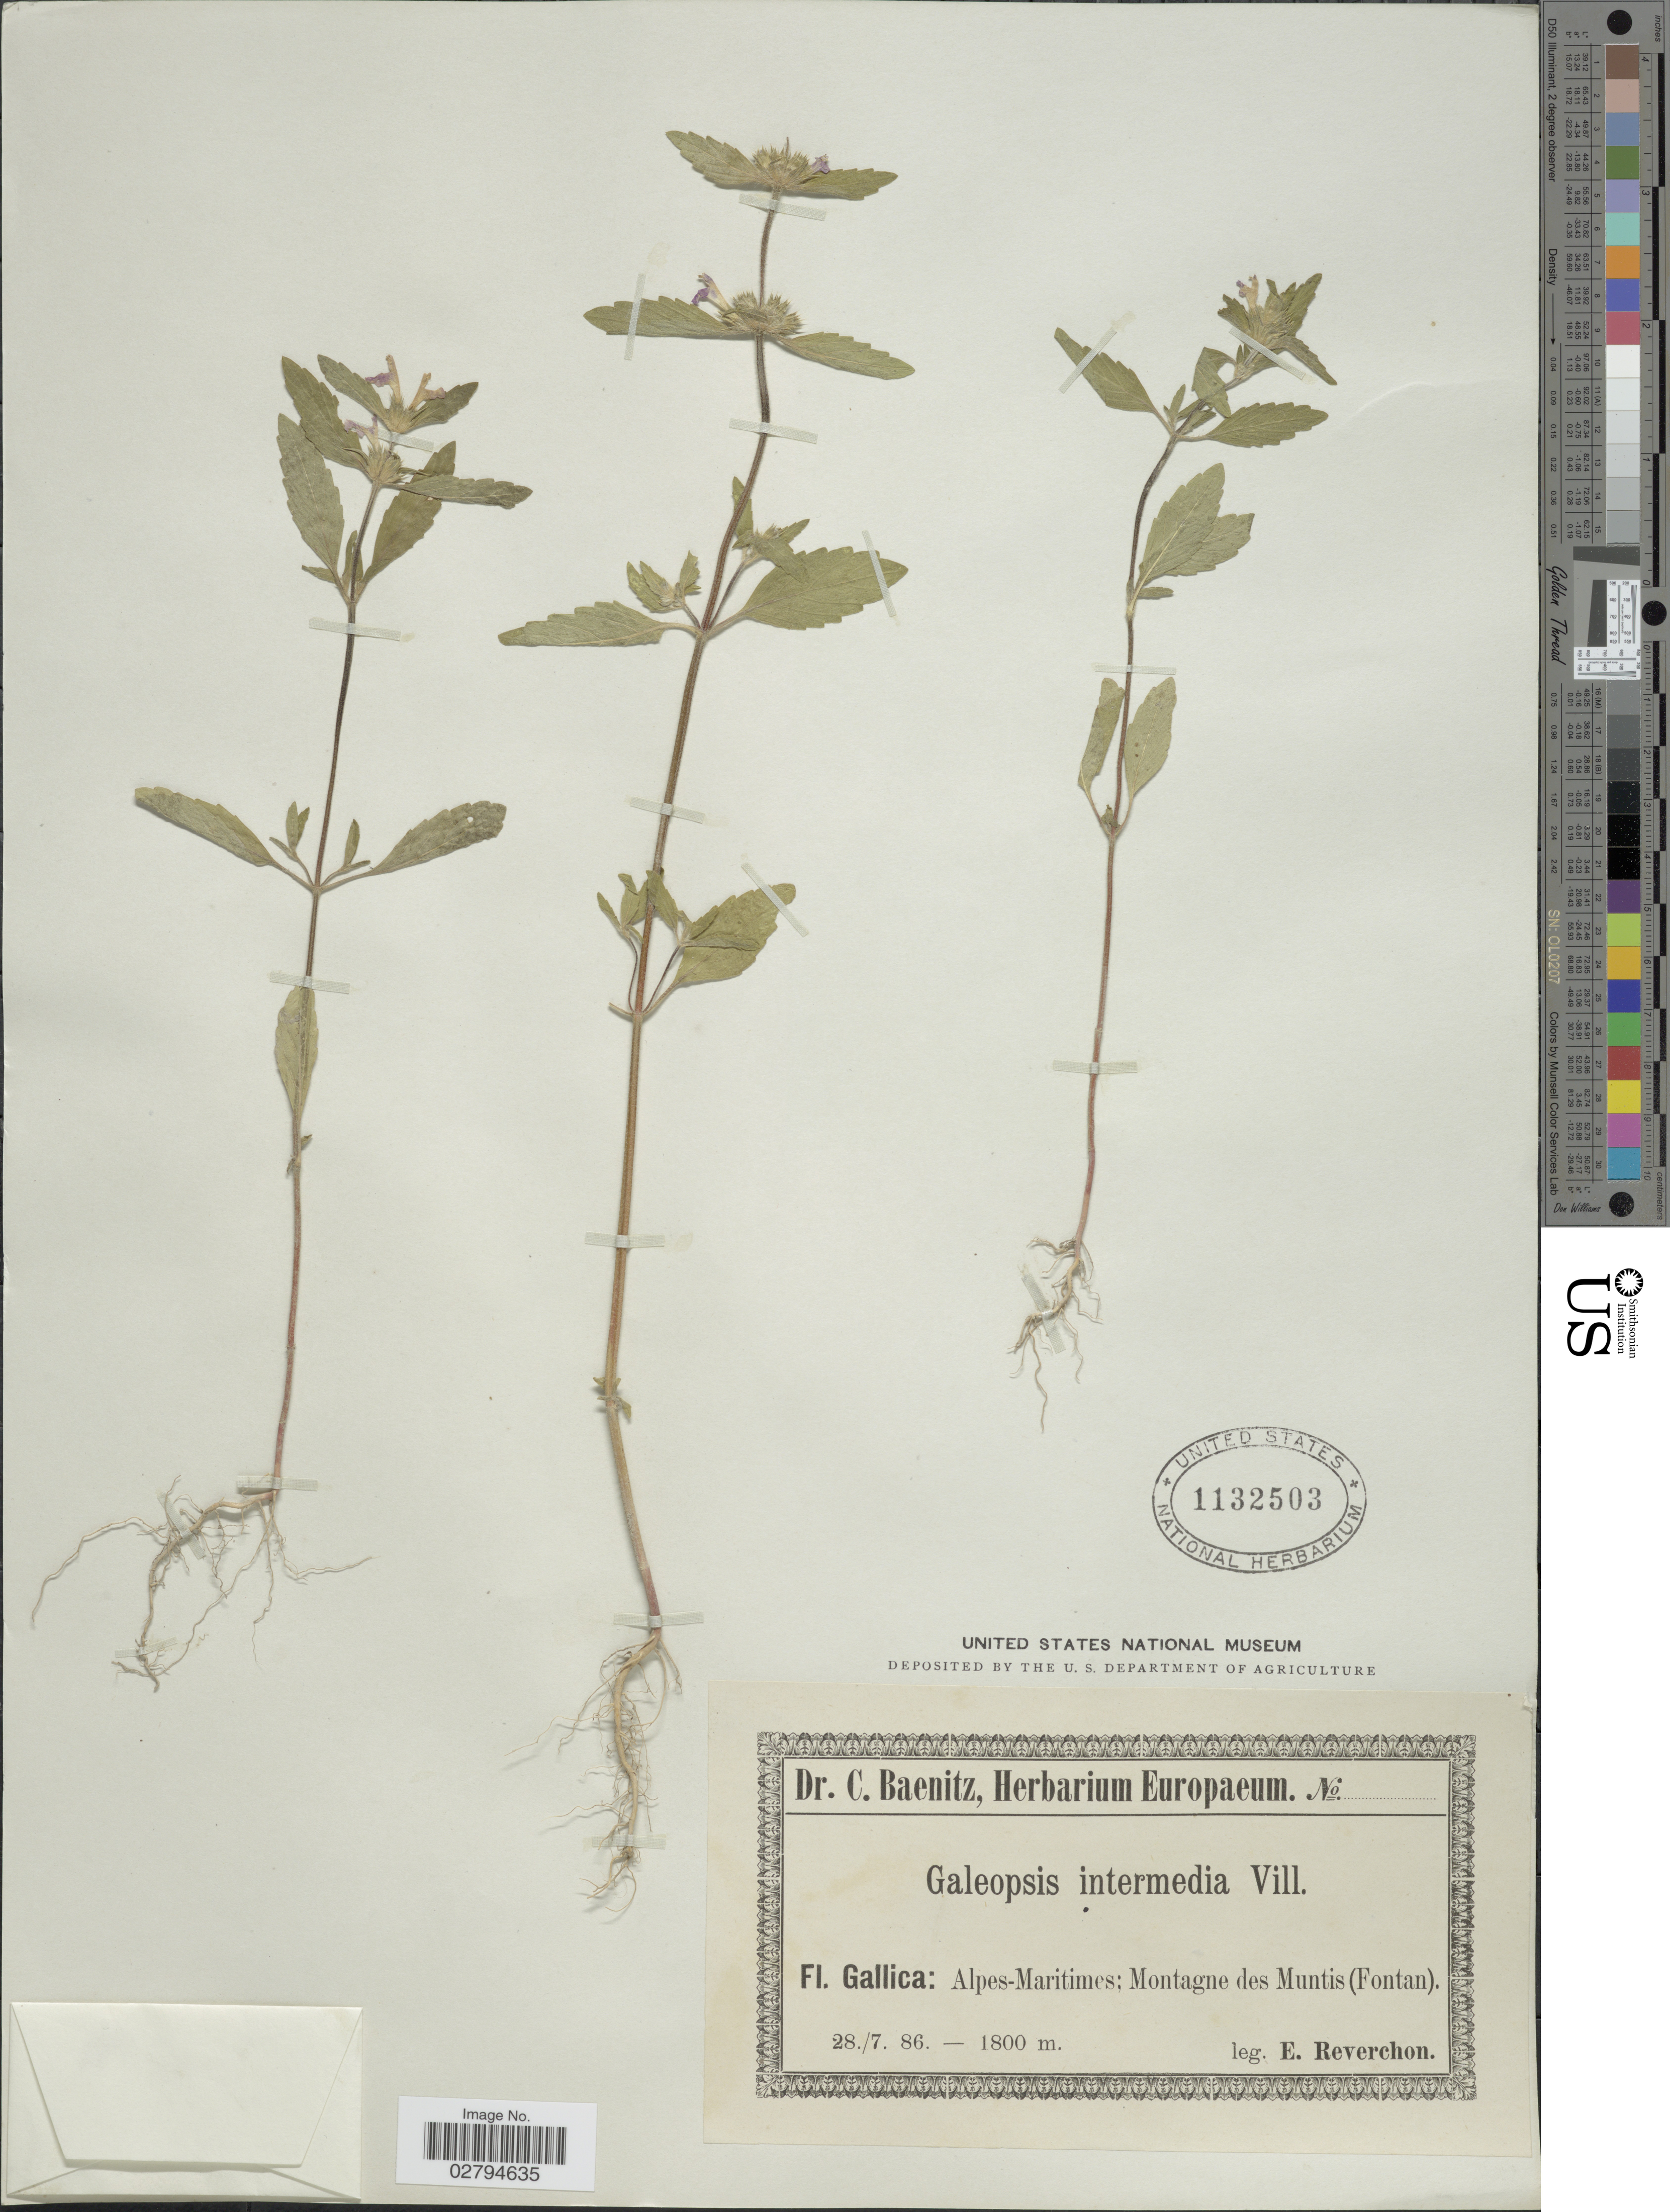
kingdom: Plantae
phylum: Tracheophyta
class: Magnoliopsida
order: Lamiales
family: Lamiaceae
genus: Galeopsis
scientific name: Galeopsis intermedia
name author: Vill.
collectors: E. Reverchon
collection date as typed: Transcribed d/m/y: 28/7/86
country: France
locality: Gallica: Alpes-Maritimes: Montagne des Muntis (Fontan).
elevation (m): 1800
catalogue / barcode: US 1132503